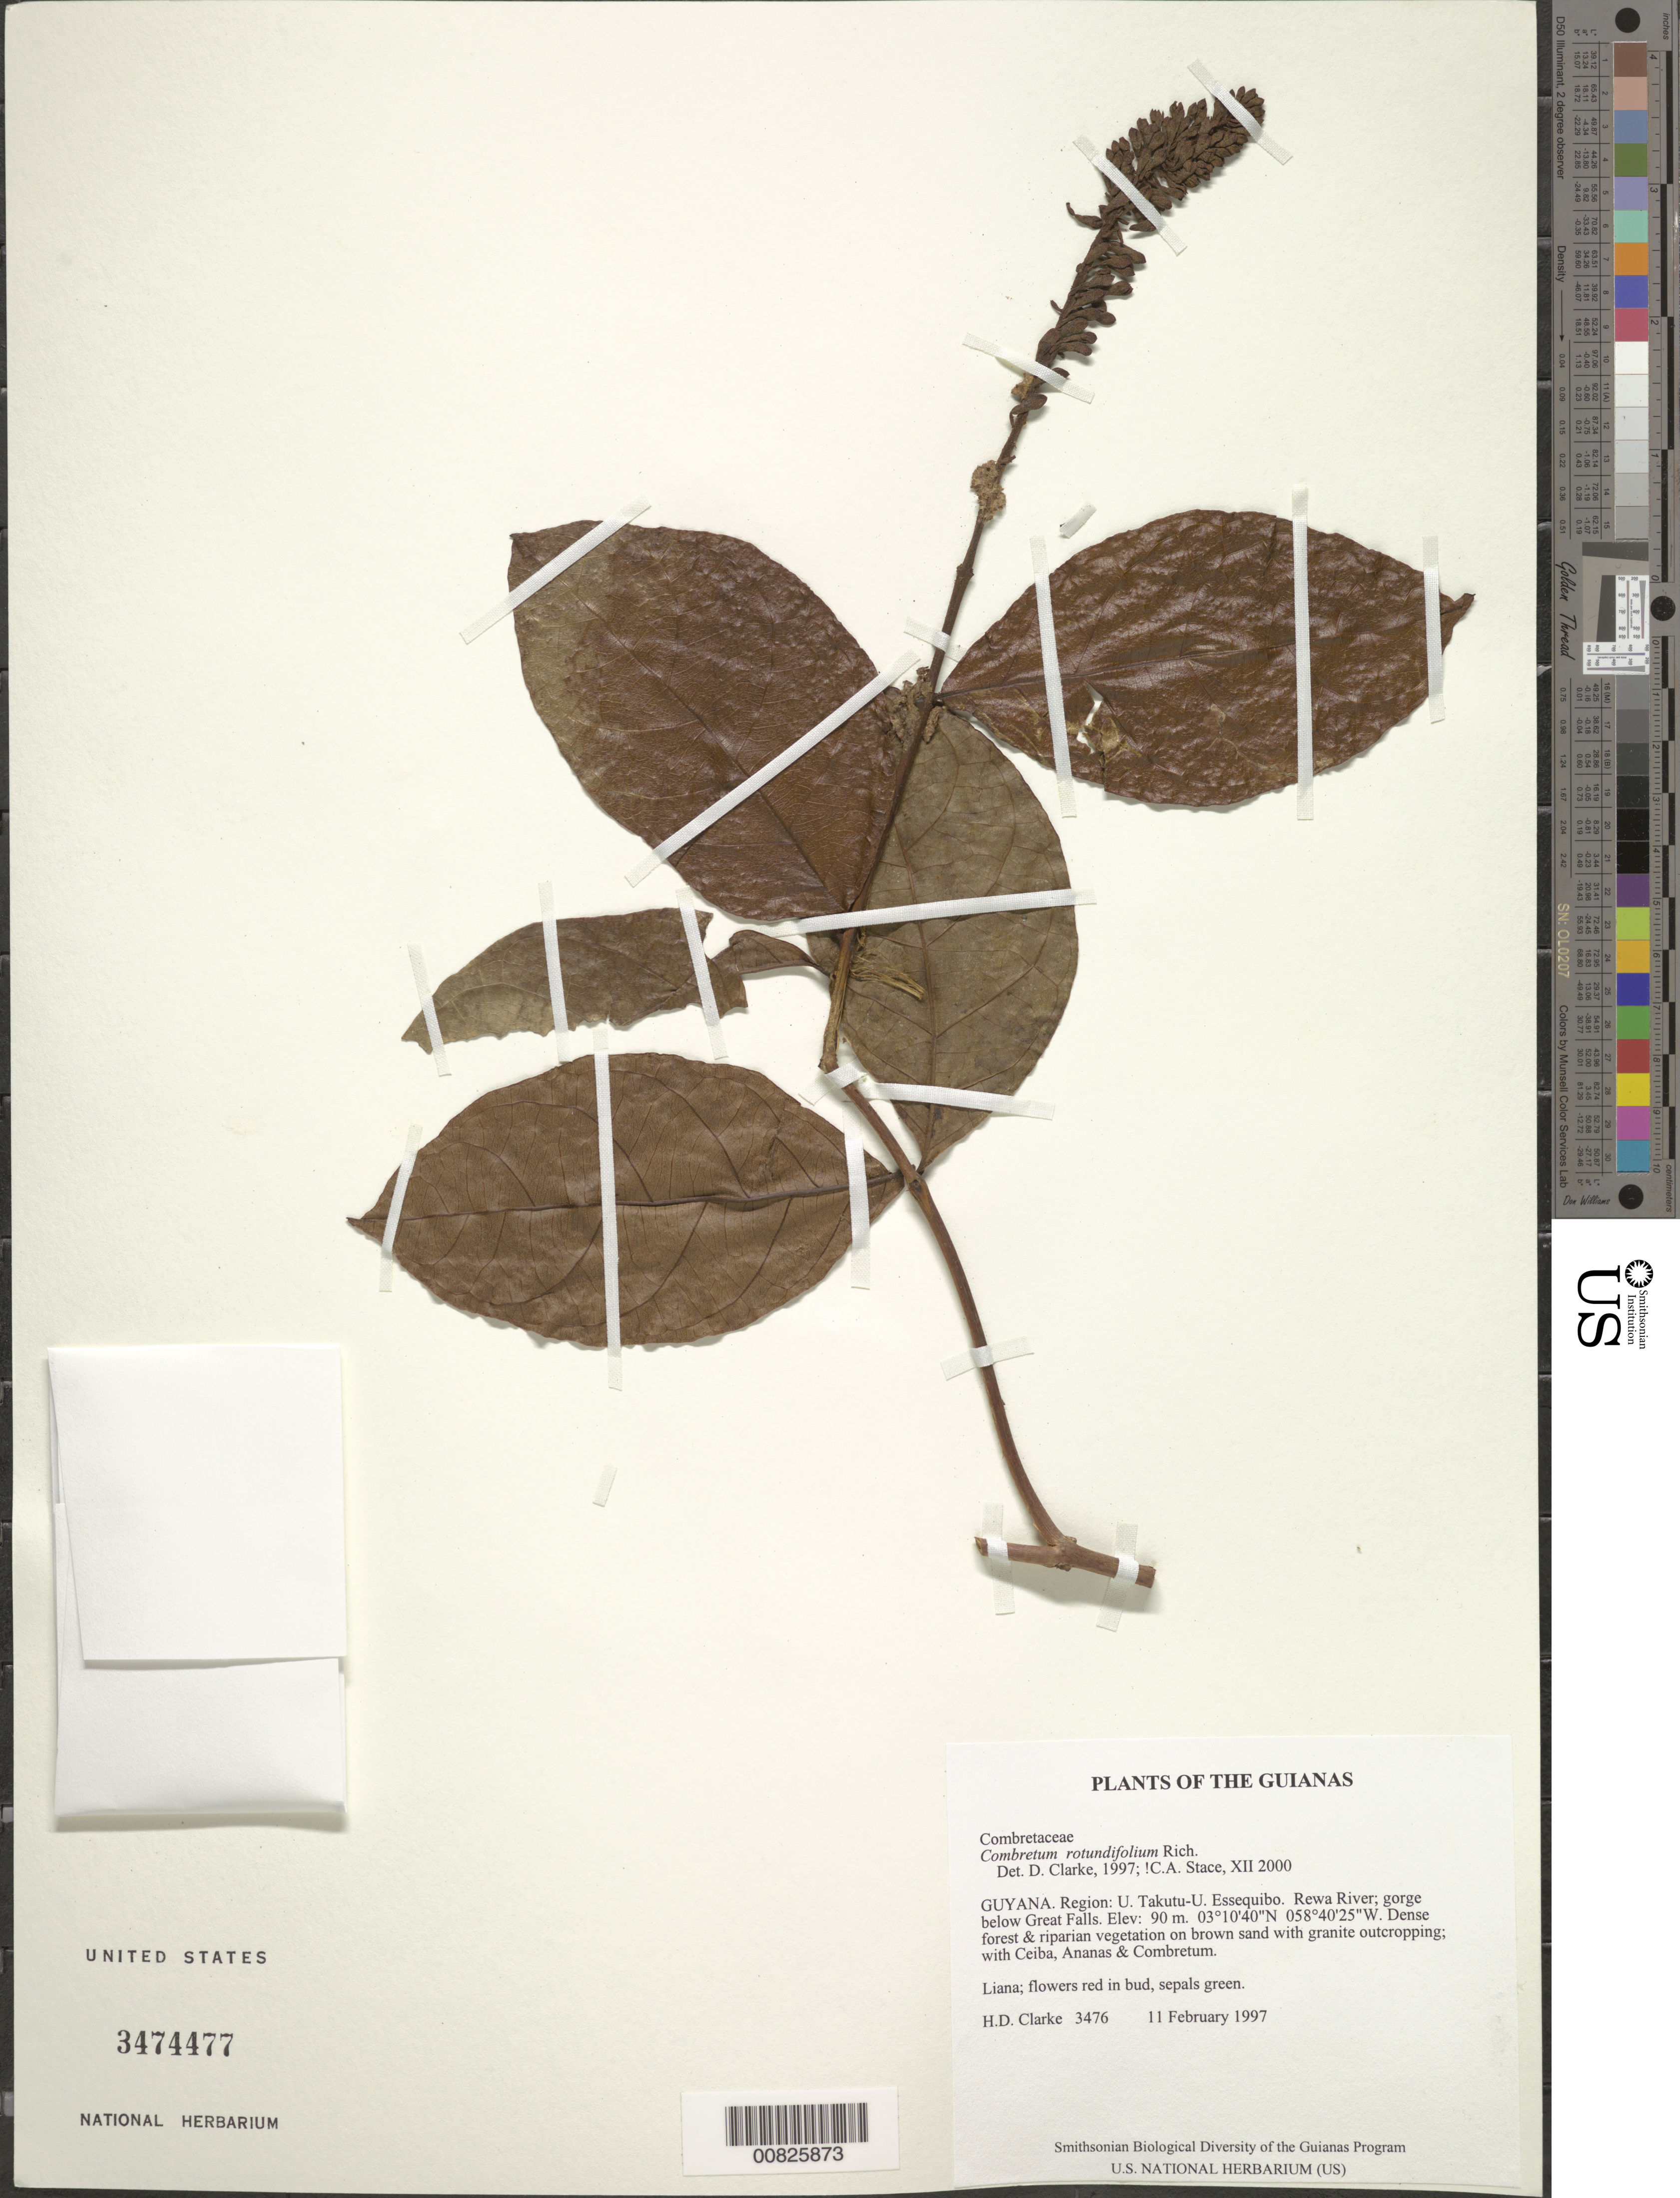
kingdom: Plantae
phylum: Tracheophyta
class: Magnoliopsida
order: Myrtales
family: Combretaceae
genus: Combretum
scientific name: Combretum rotundifolium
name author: Rich.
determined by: Stace, C. A.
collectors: H. D. Clarke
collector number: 3476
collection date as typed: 11 February 1997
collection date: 1997-02-11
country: Guyana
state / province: U. Takutu-U. Essequibo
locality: Rewa River; gorge below Great Falls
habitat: Dense forest & riparian vegetation on brown sand with granite outcropping; with Ceiba, Ananas & Combretum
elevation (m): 90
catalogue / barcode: US 3474477